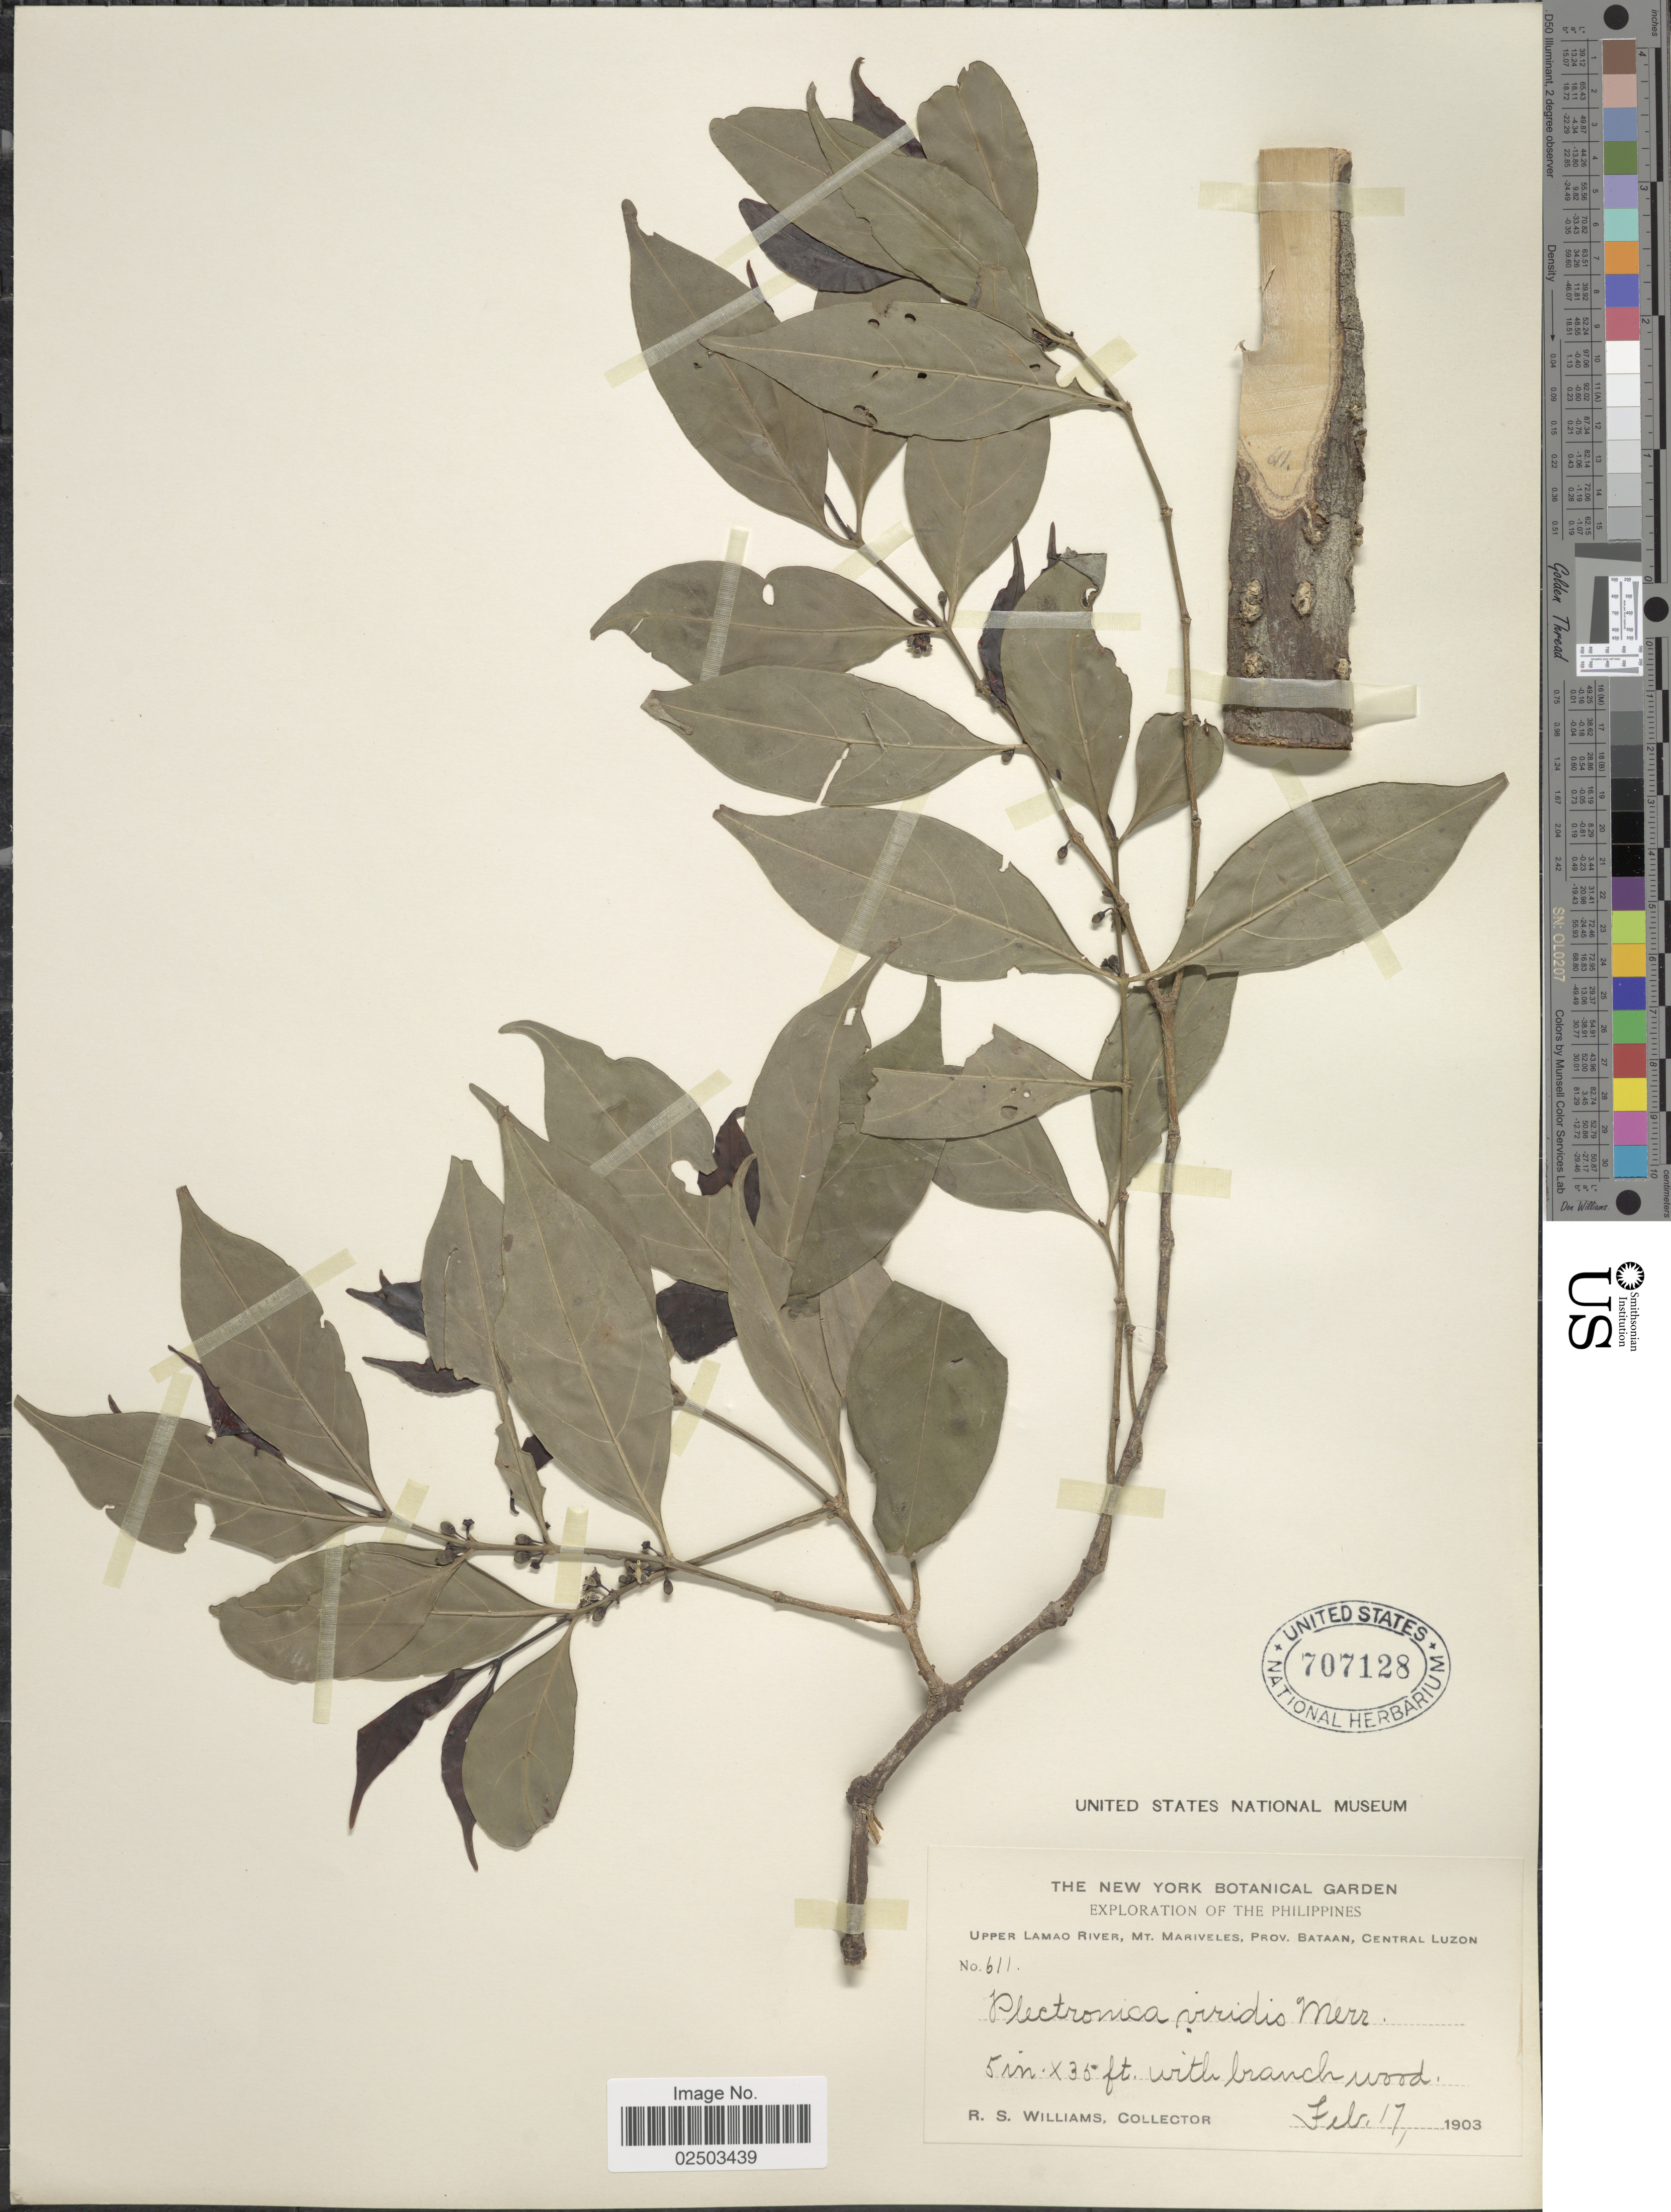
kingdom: Plantae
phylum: Tracheophyta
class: Magnoliopsida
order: Gentianales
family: Rubiaceae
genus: Canthium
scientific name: Canthium glandulosum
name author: (Blanco) Merr.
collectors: R. S. Williams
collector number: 611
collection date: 1903-02-17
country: Philippines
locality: Upper Lamao River, Mt. Mariveles, Prov. Bataan, Central Luzon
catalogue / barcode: US 707128